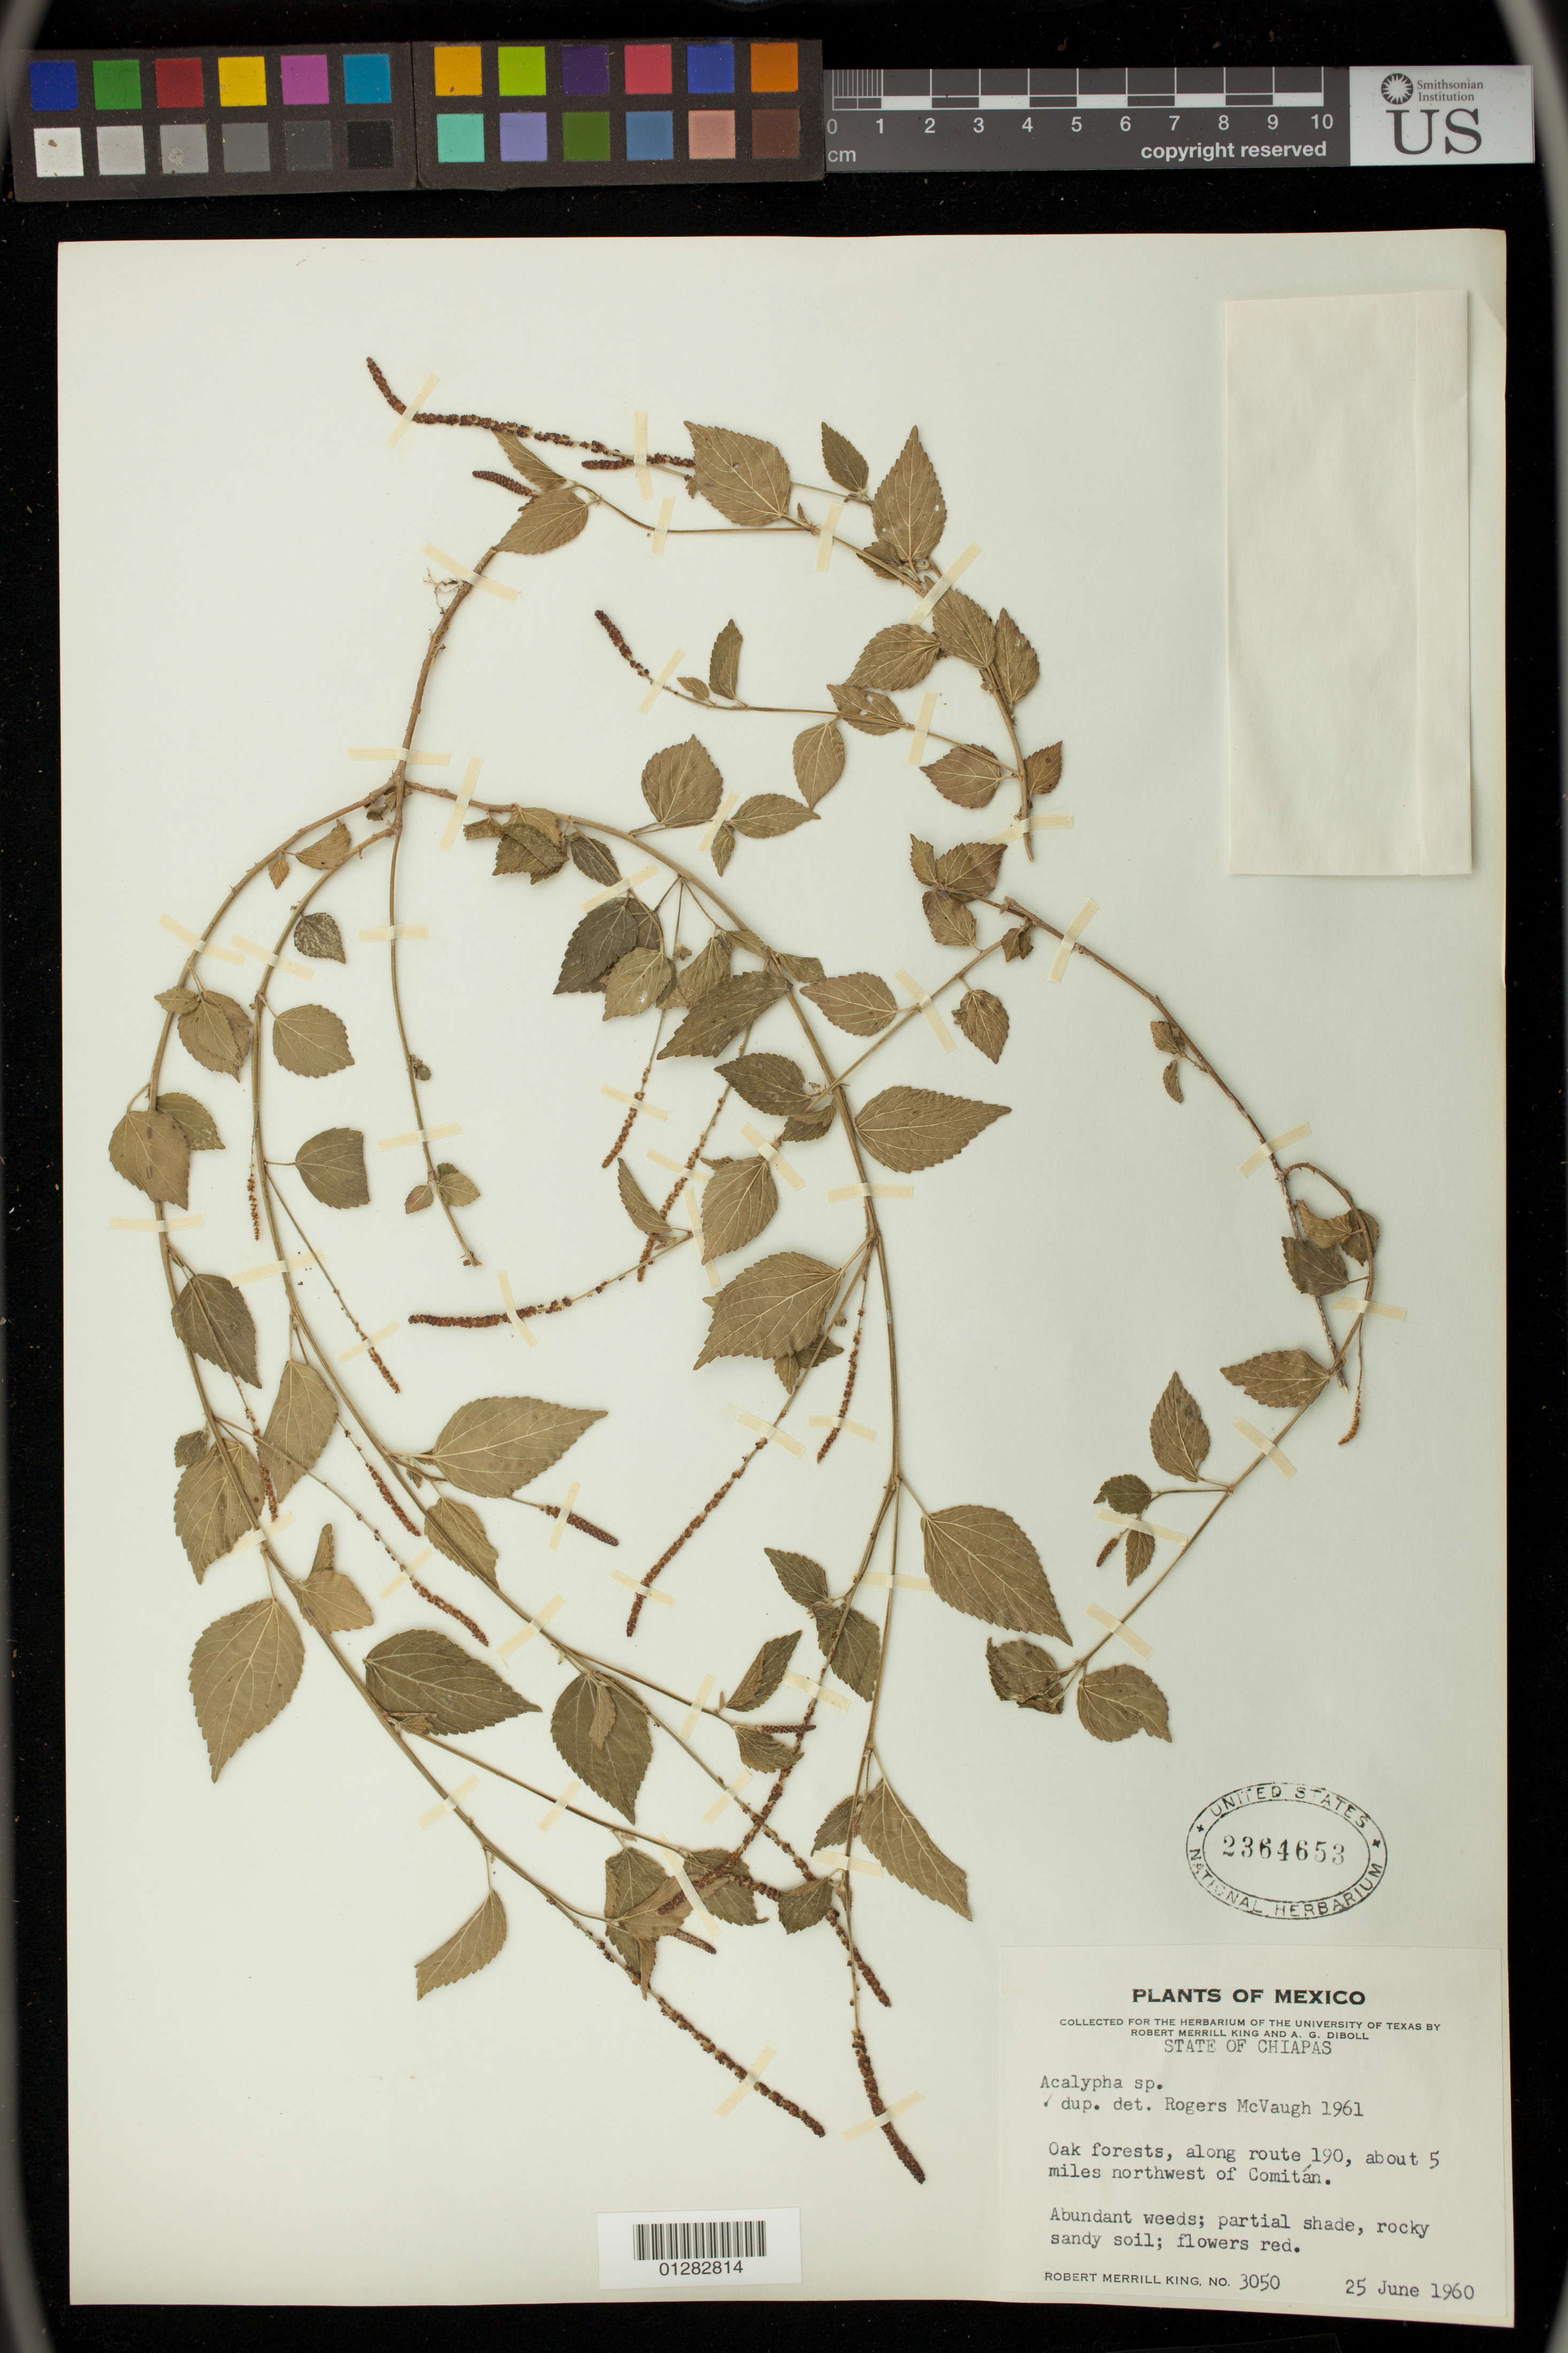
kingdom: Plantae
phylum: Tracheophyta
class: Magnoliopsida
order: Malpighiales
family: Euphorbiaceae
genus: Acalypha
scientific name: Acalypha sp.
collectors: R. M. King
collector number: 3050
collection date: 1960-06-25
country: Mexico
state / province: Chiapas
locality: Along route 190, about 5 miles northwest of Comitán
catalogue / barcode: US 2364653